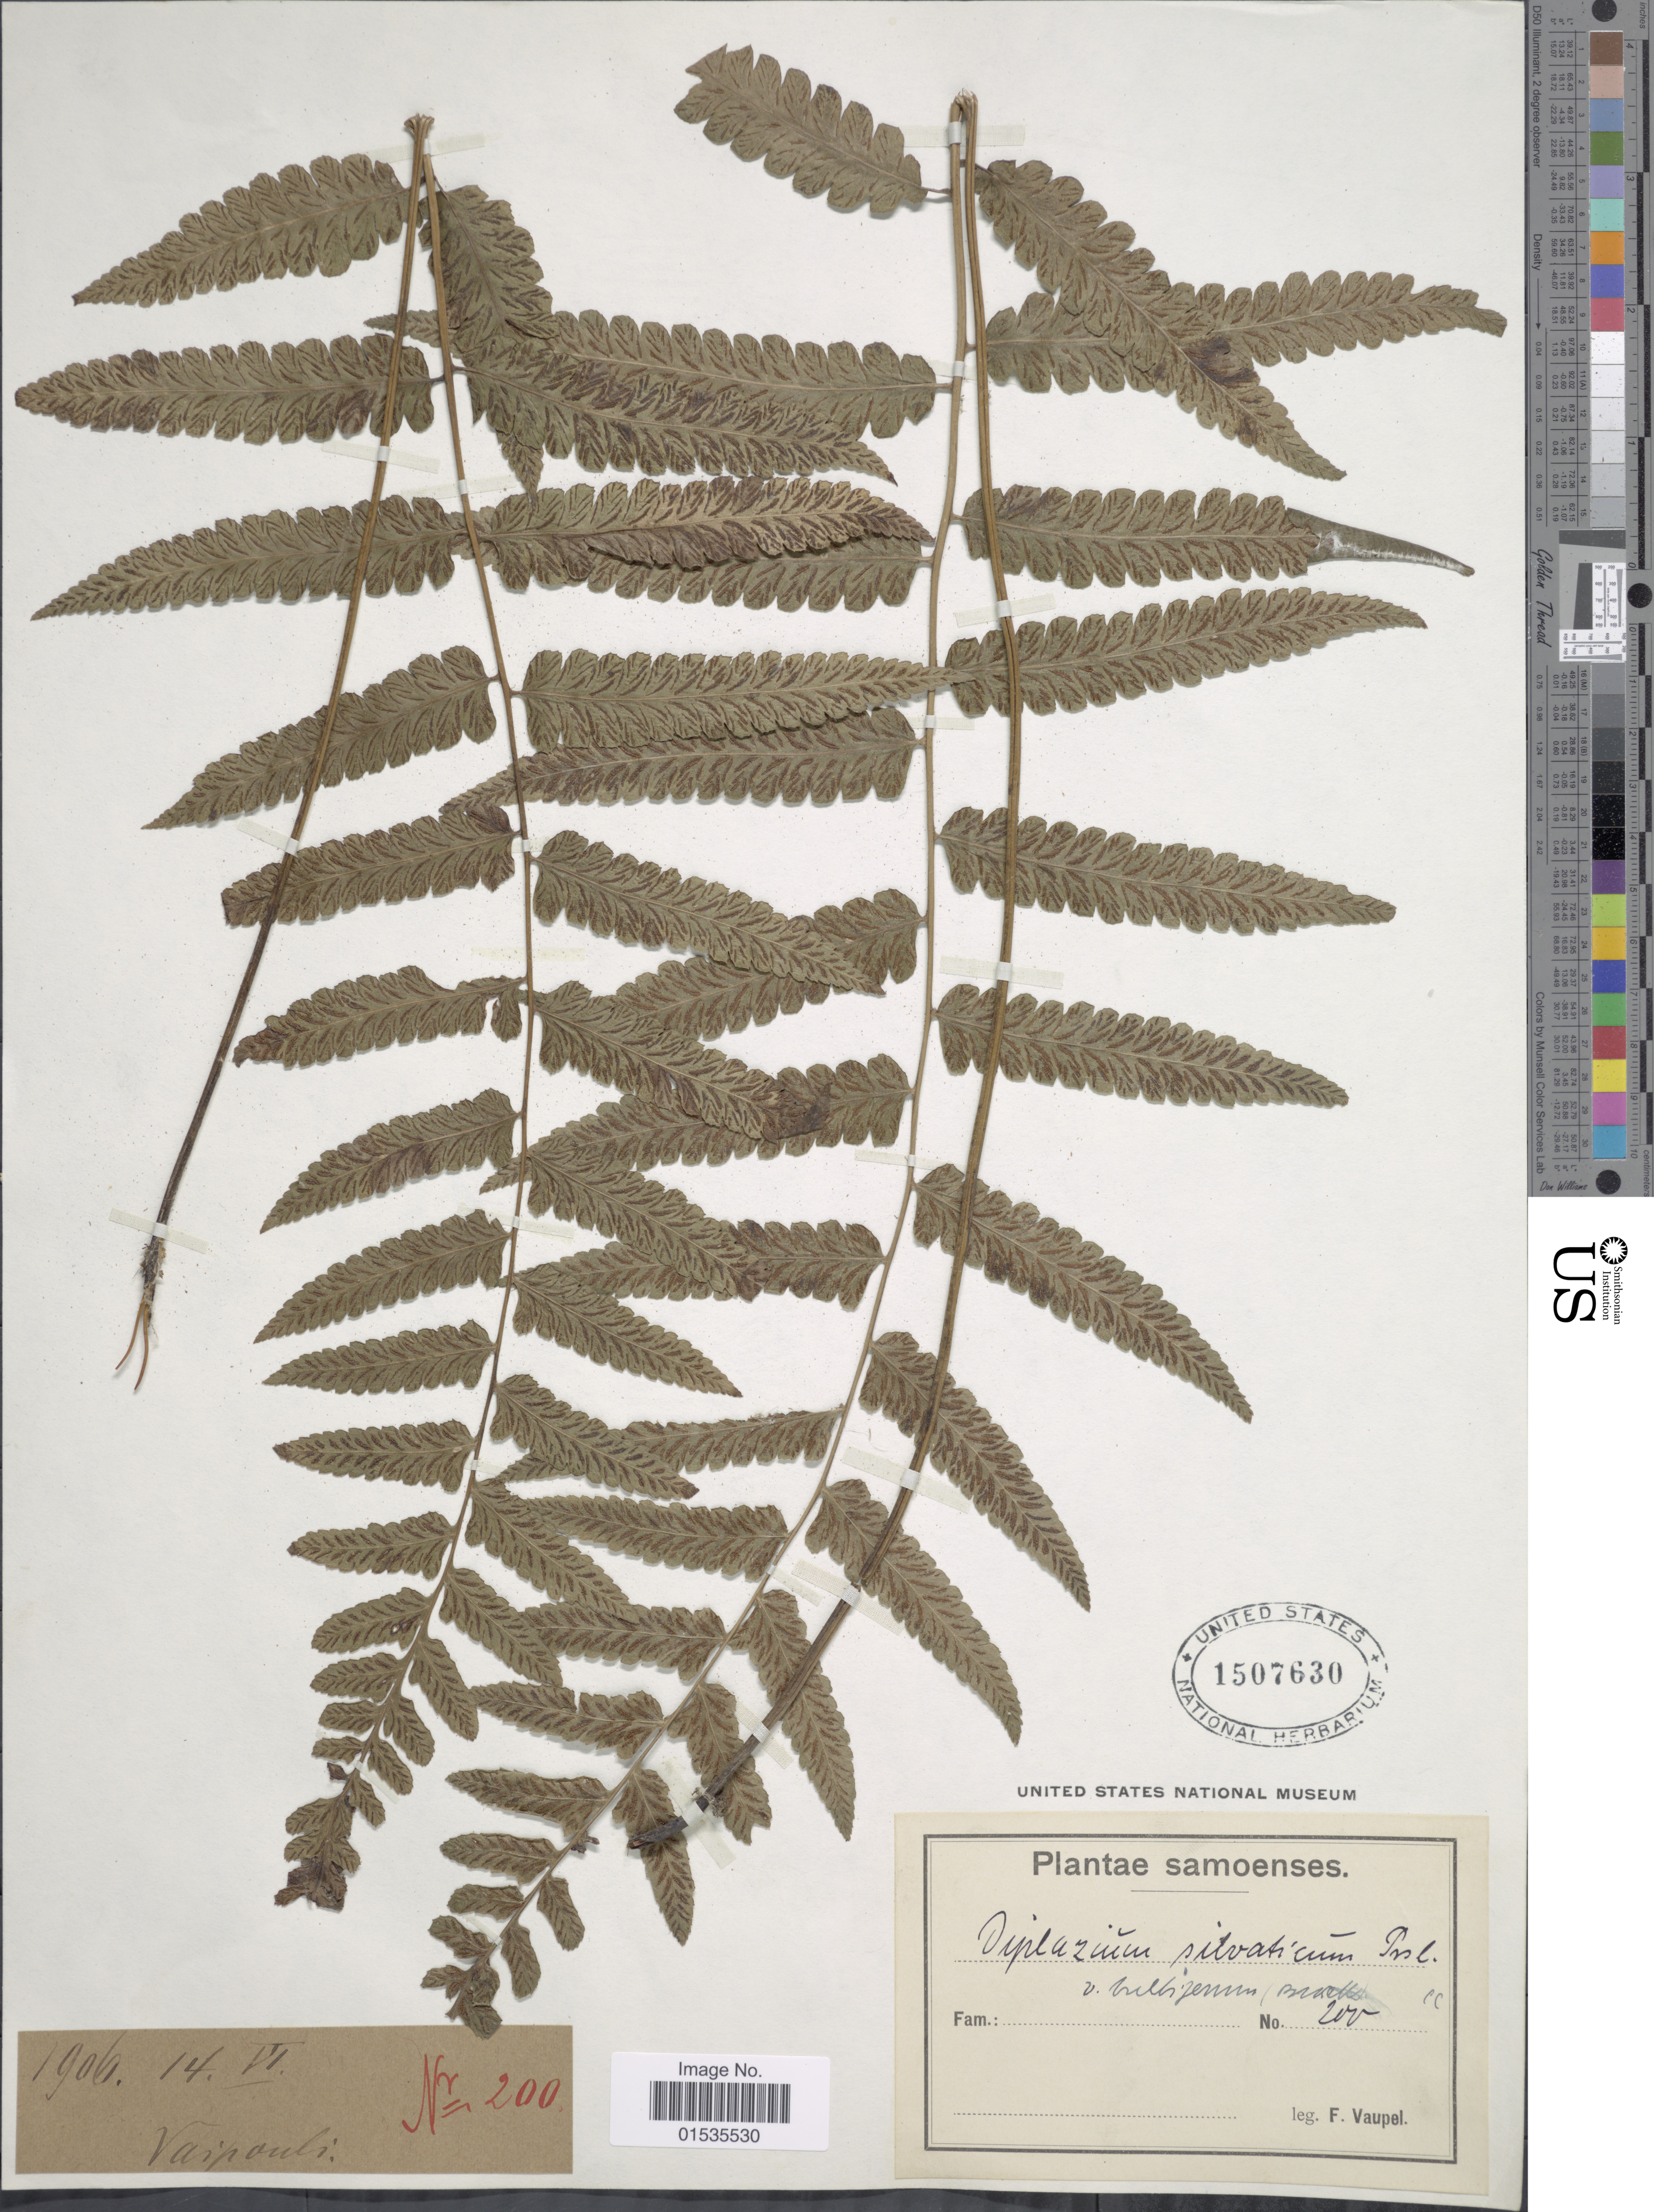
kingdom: Plantae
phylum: Tracheophyta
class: Polypodiopsida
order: Polypodiales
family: Athyriaceae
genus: Diplazium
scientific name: Diplazium silvaticum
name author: Christ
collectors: F. Vaupel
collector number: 200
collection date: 1906-06-14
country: Samoa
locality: Samoan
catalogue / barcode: US 1507630